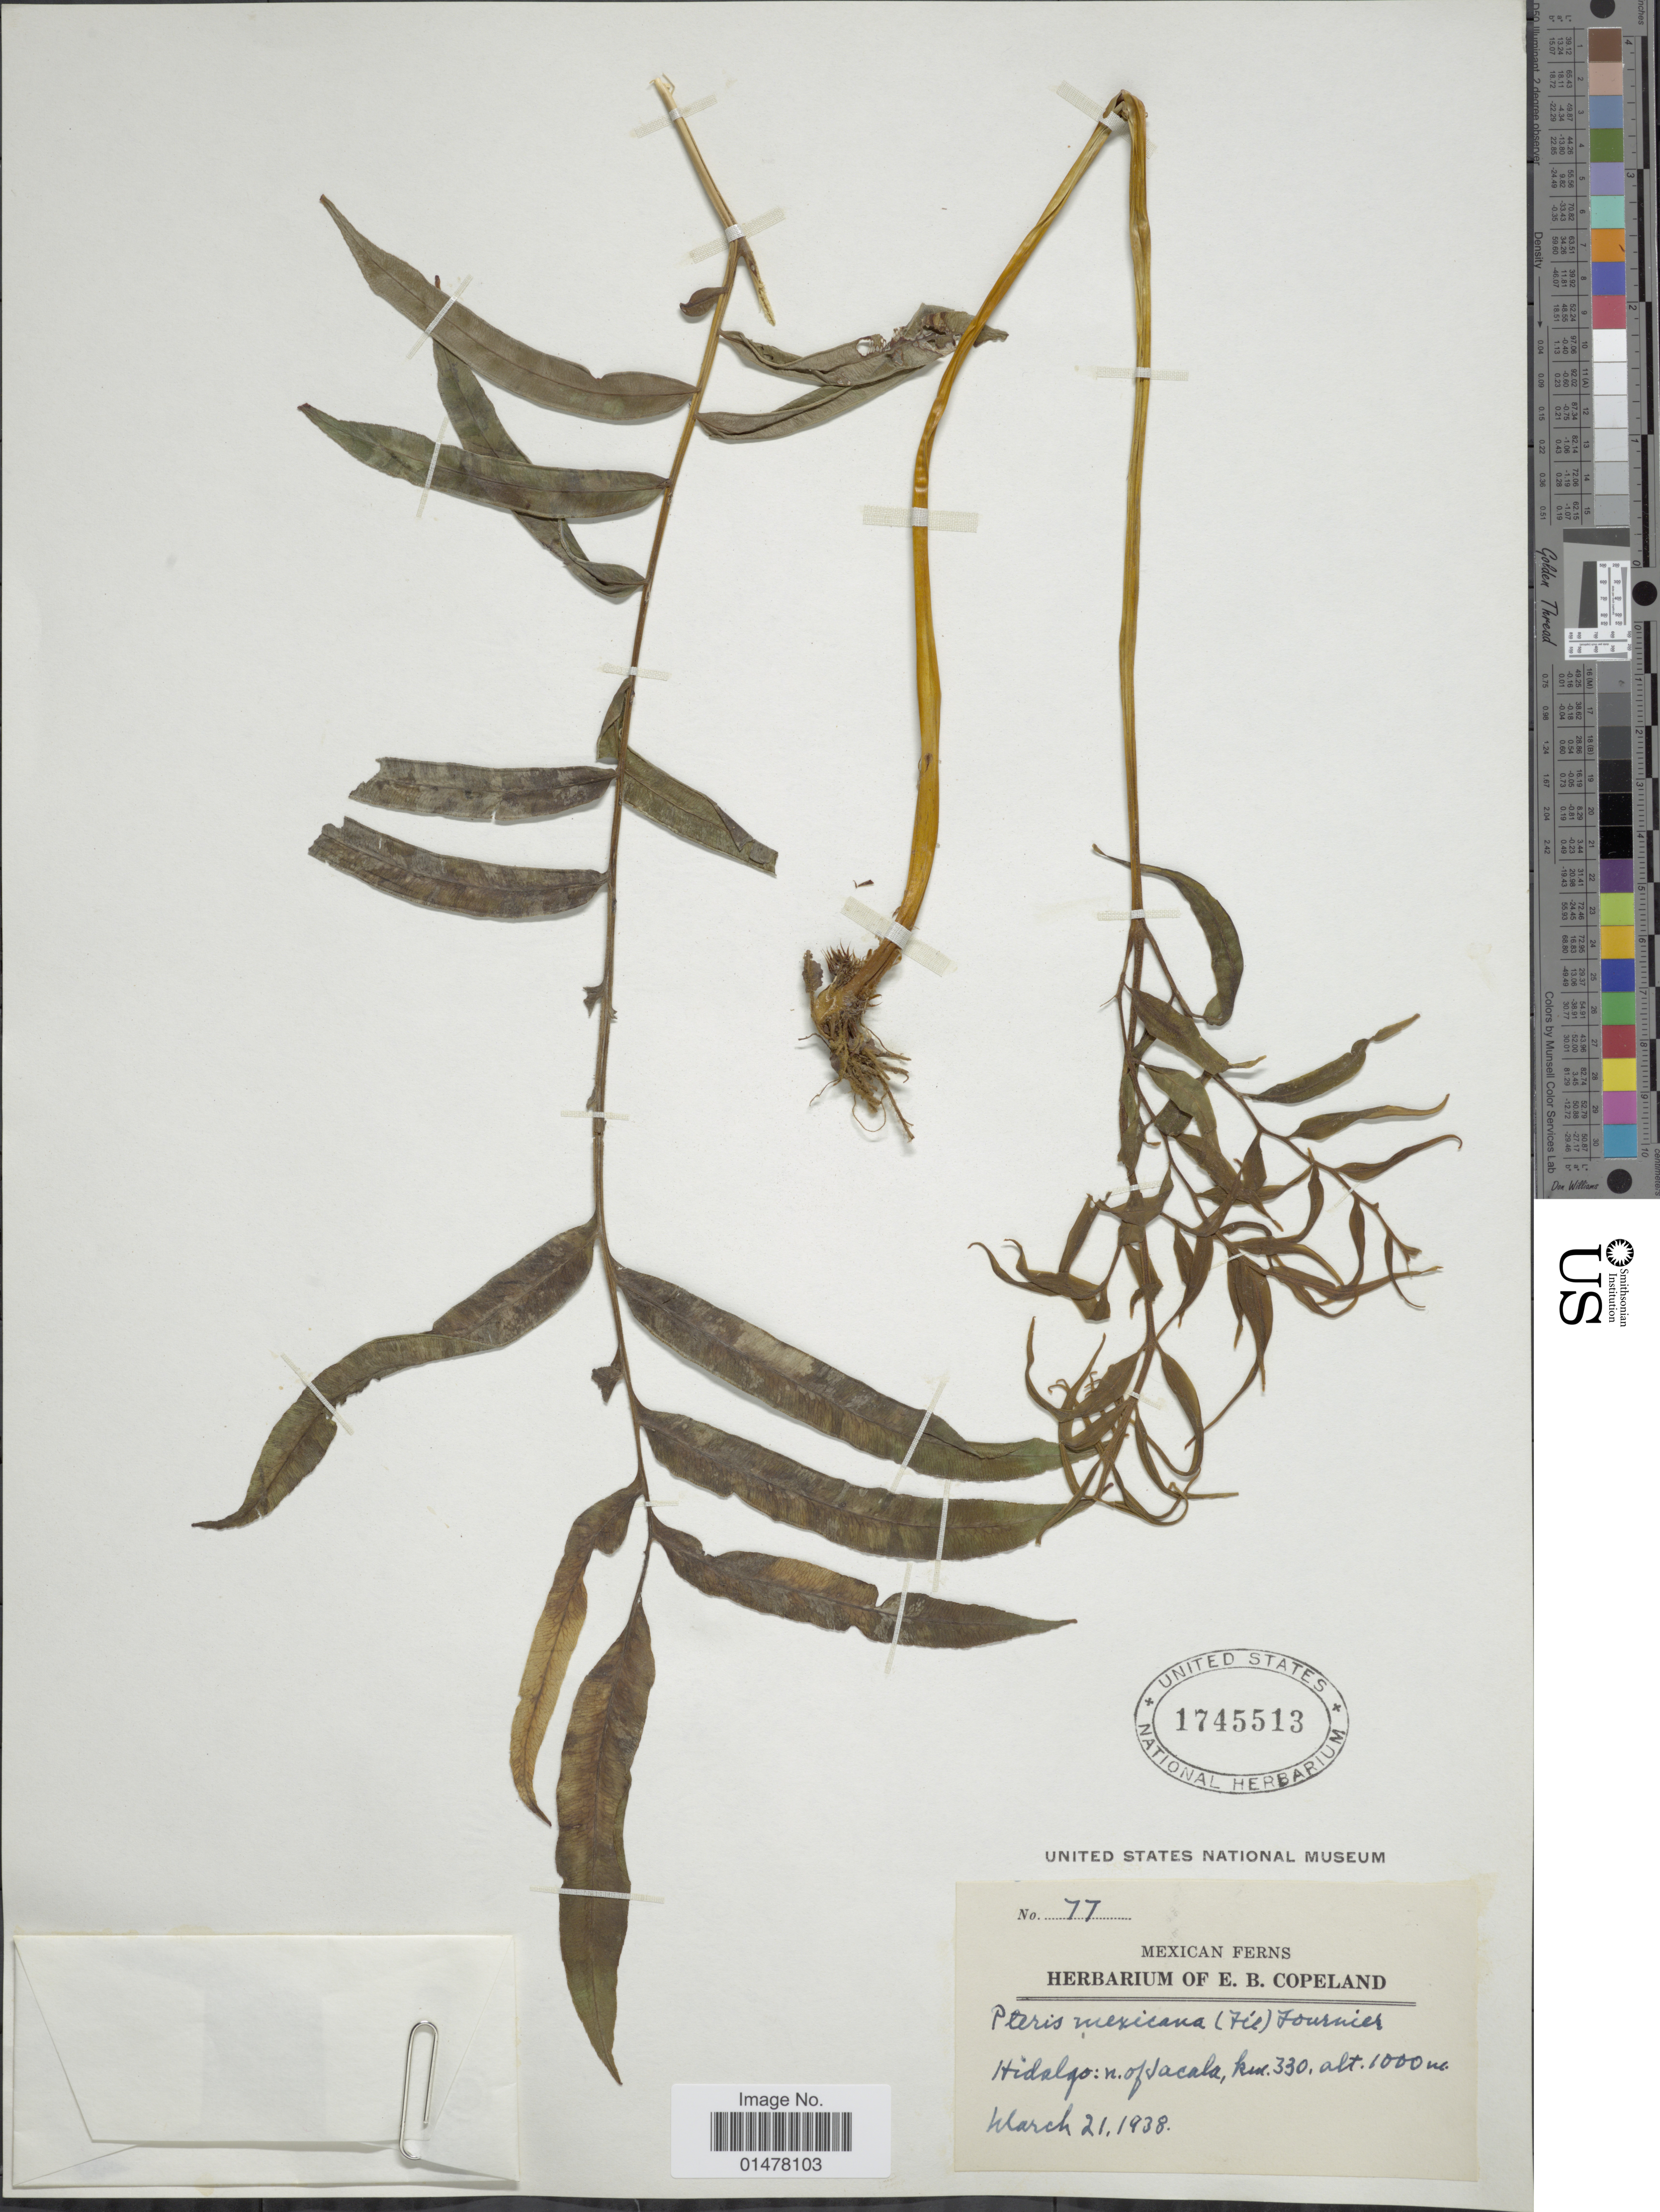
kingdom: Plantae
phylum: Tracheophyta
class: Polypodiopsida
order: Polypodiales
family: Pteridaceae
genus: Pteris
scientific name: Pteris pulchra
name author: Schltdl. & Cham.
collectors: ex herb. E. B. Copeland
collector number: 77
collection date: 1938-03-21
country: Mexico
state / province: Hidalgo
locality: Hidalgo: N of Jacala, km 330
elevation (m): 1000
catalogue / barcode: US 1745513